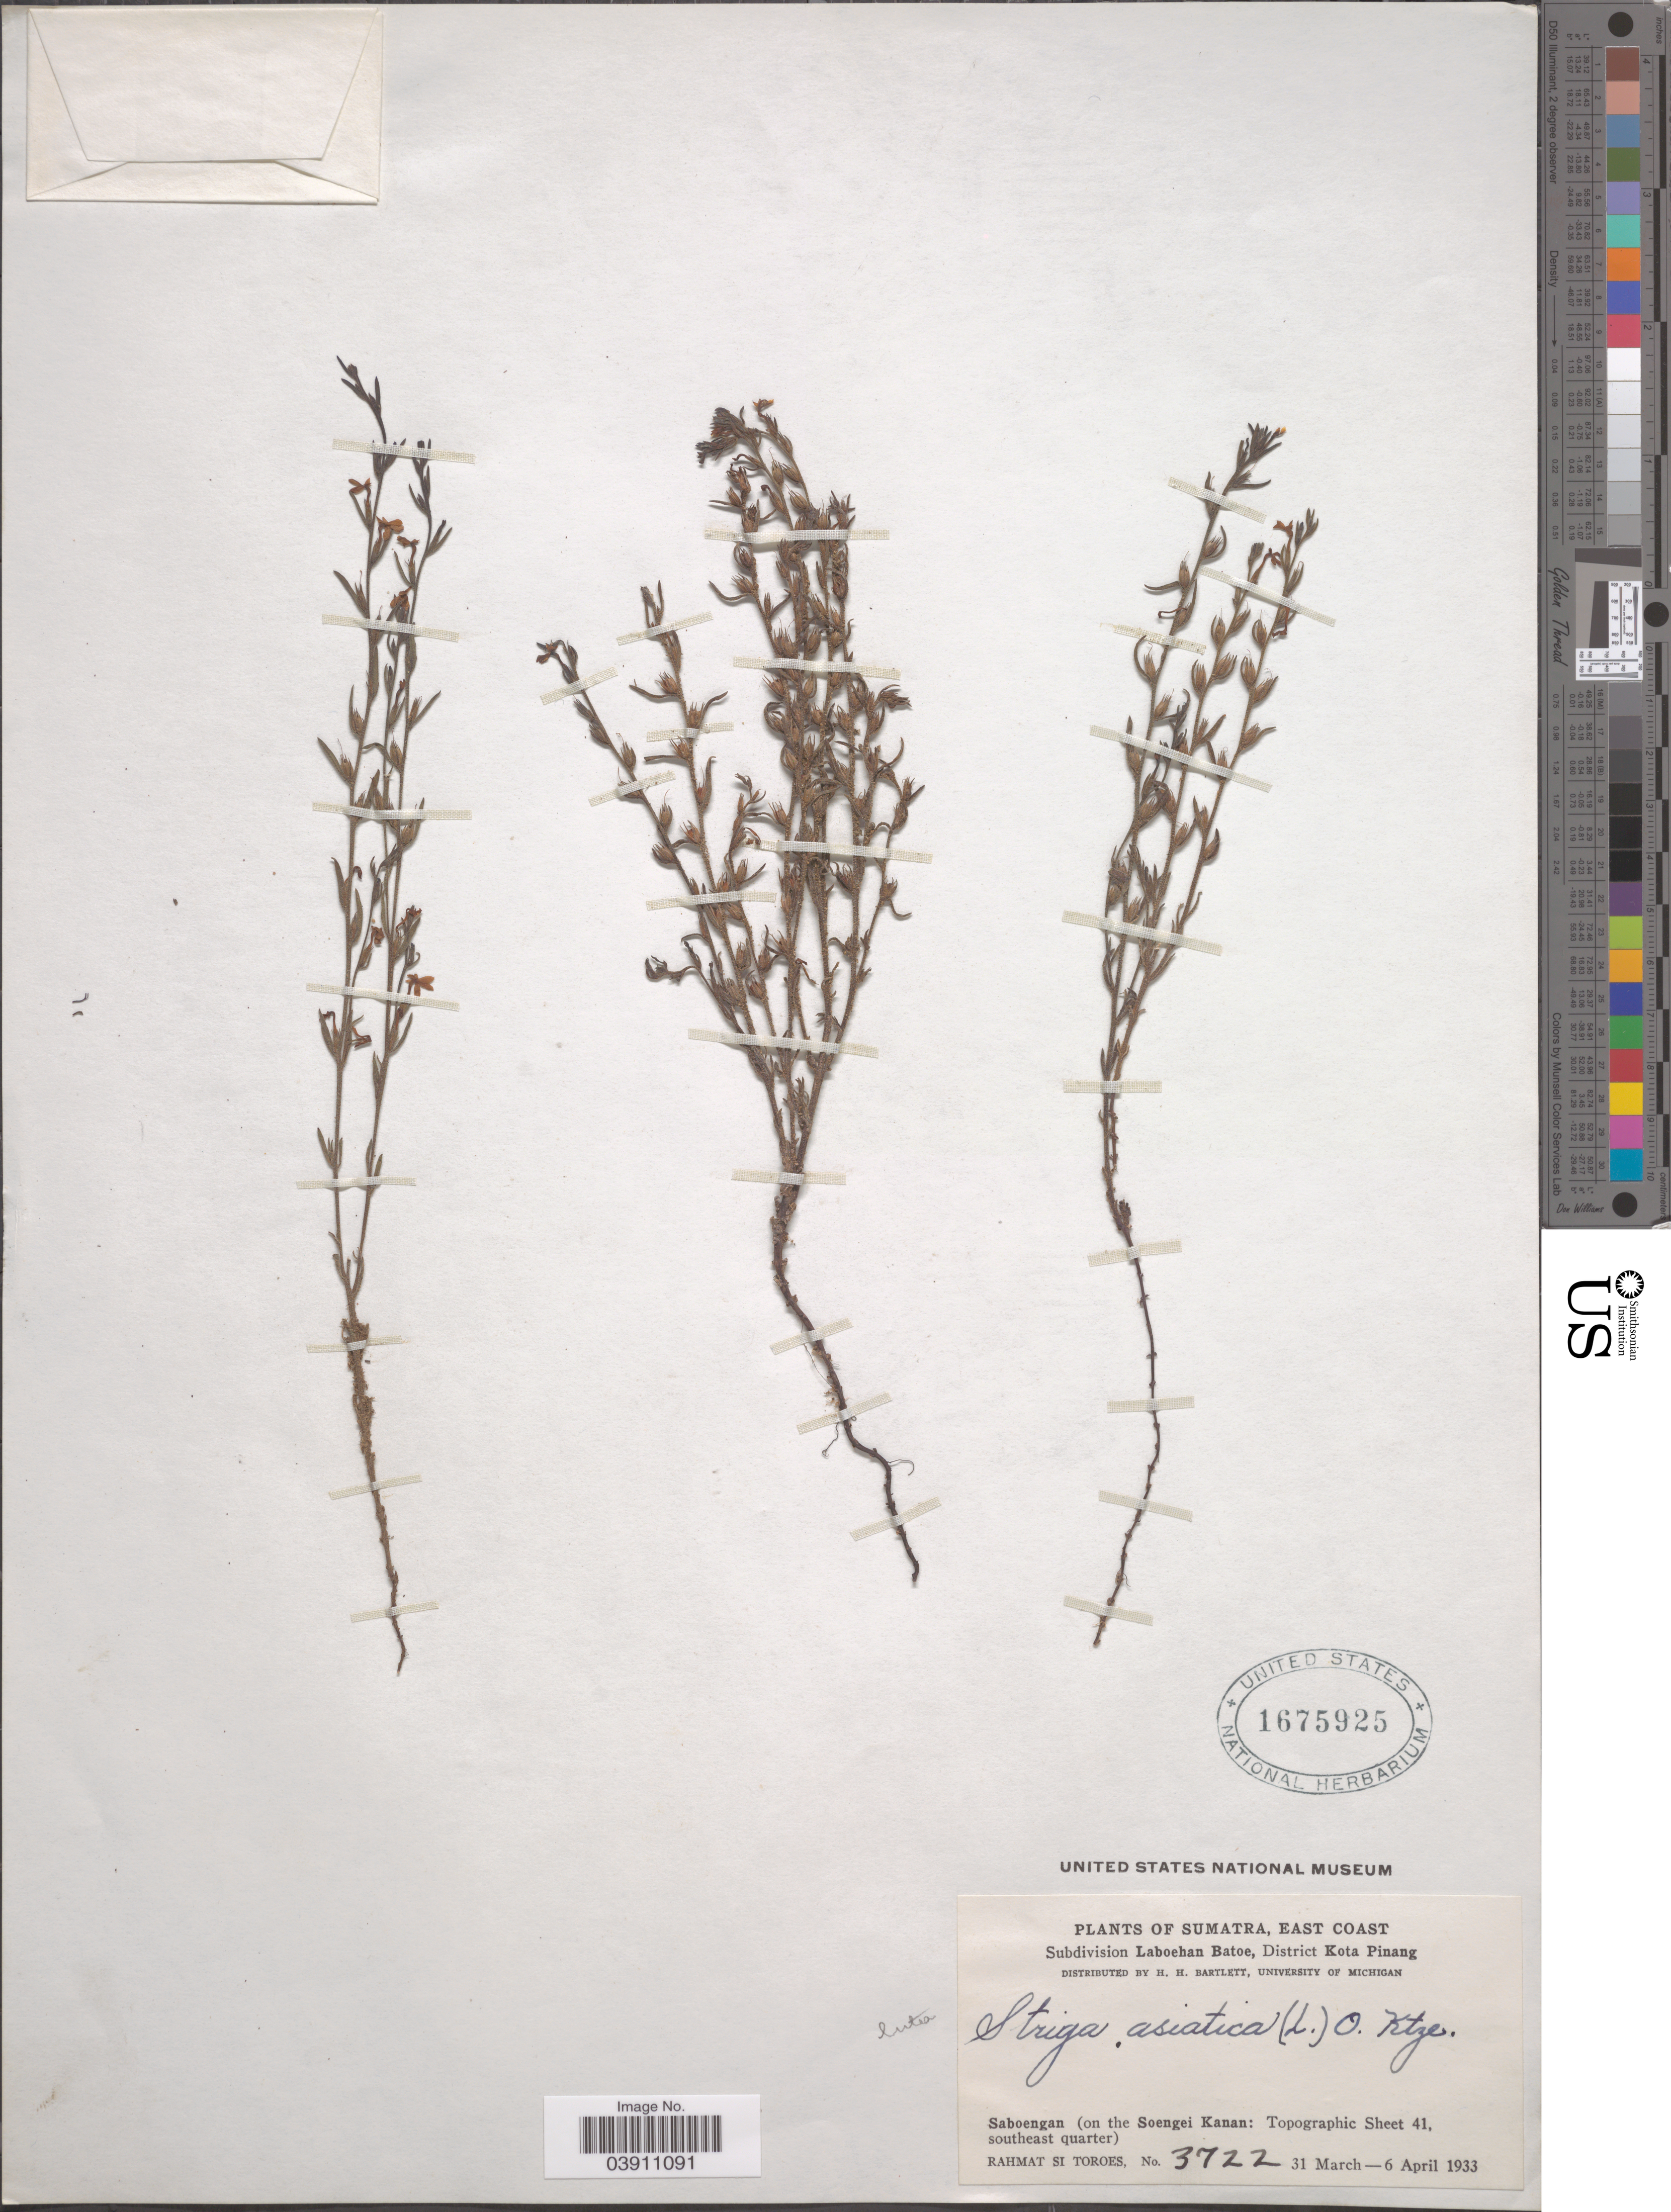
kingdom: Plantae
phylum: Tracheophyta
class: Magnoliopsida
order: Lamiales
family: Orobanchaceae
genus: Striga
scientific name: Striga asiatica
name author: (L.) Kuntze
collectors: Rahmat Si Boeea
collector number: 3722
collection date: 1933-03-31/1933-04-06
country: Indonesia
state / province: Sumatra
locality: East Coast. Subdivision Laboehan Batoe, District Kota Pinang. Saboengan (on the Soengei Kanan: Topographic Sheet 41, southeast quarter).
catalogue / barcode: US 1675925